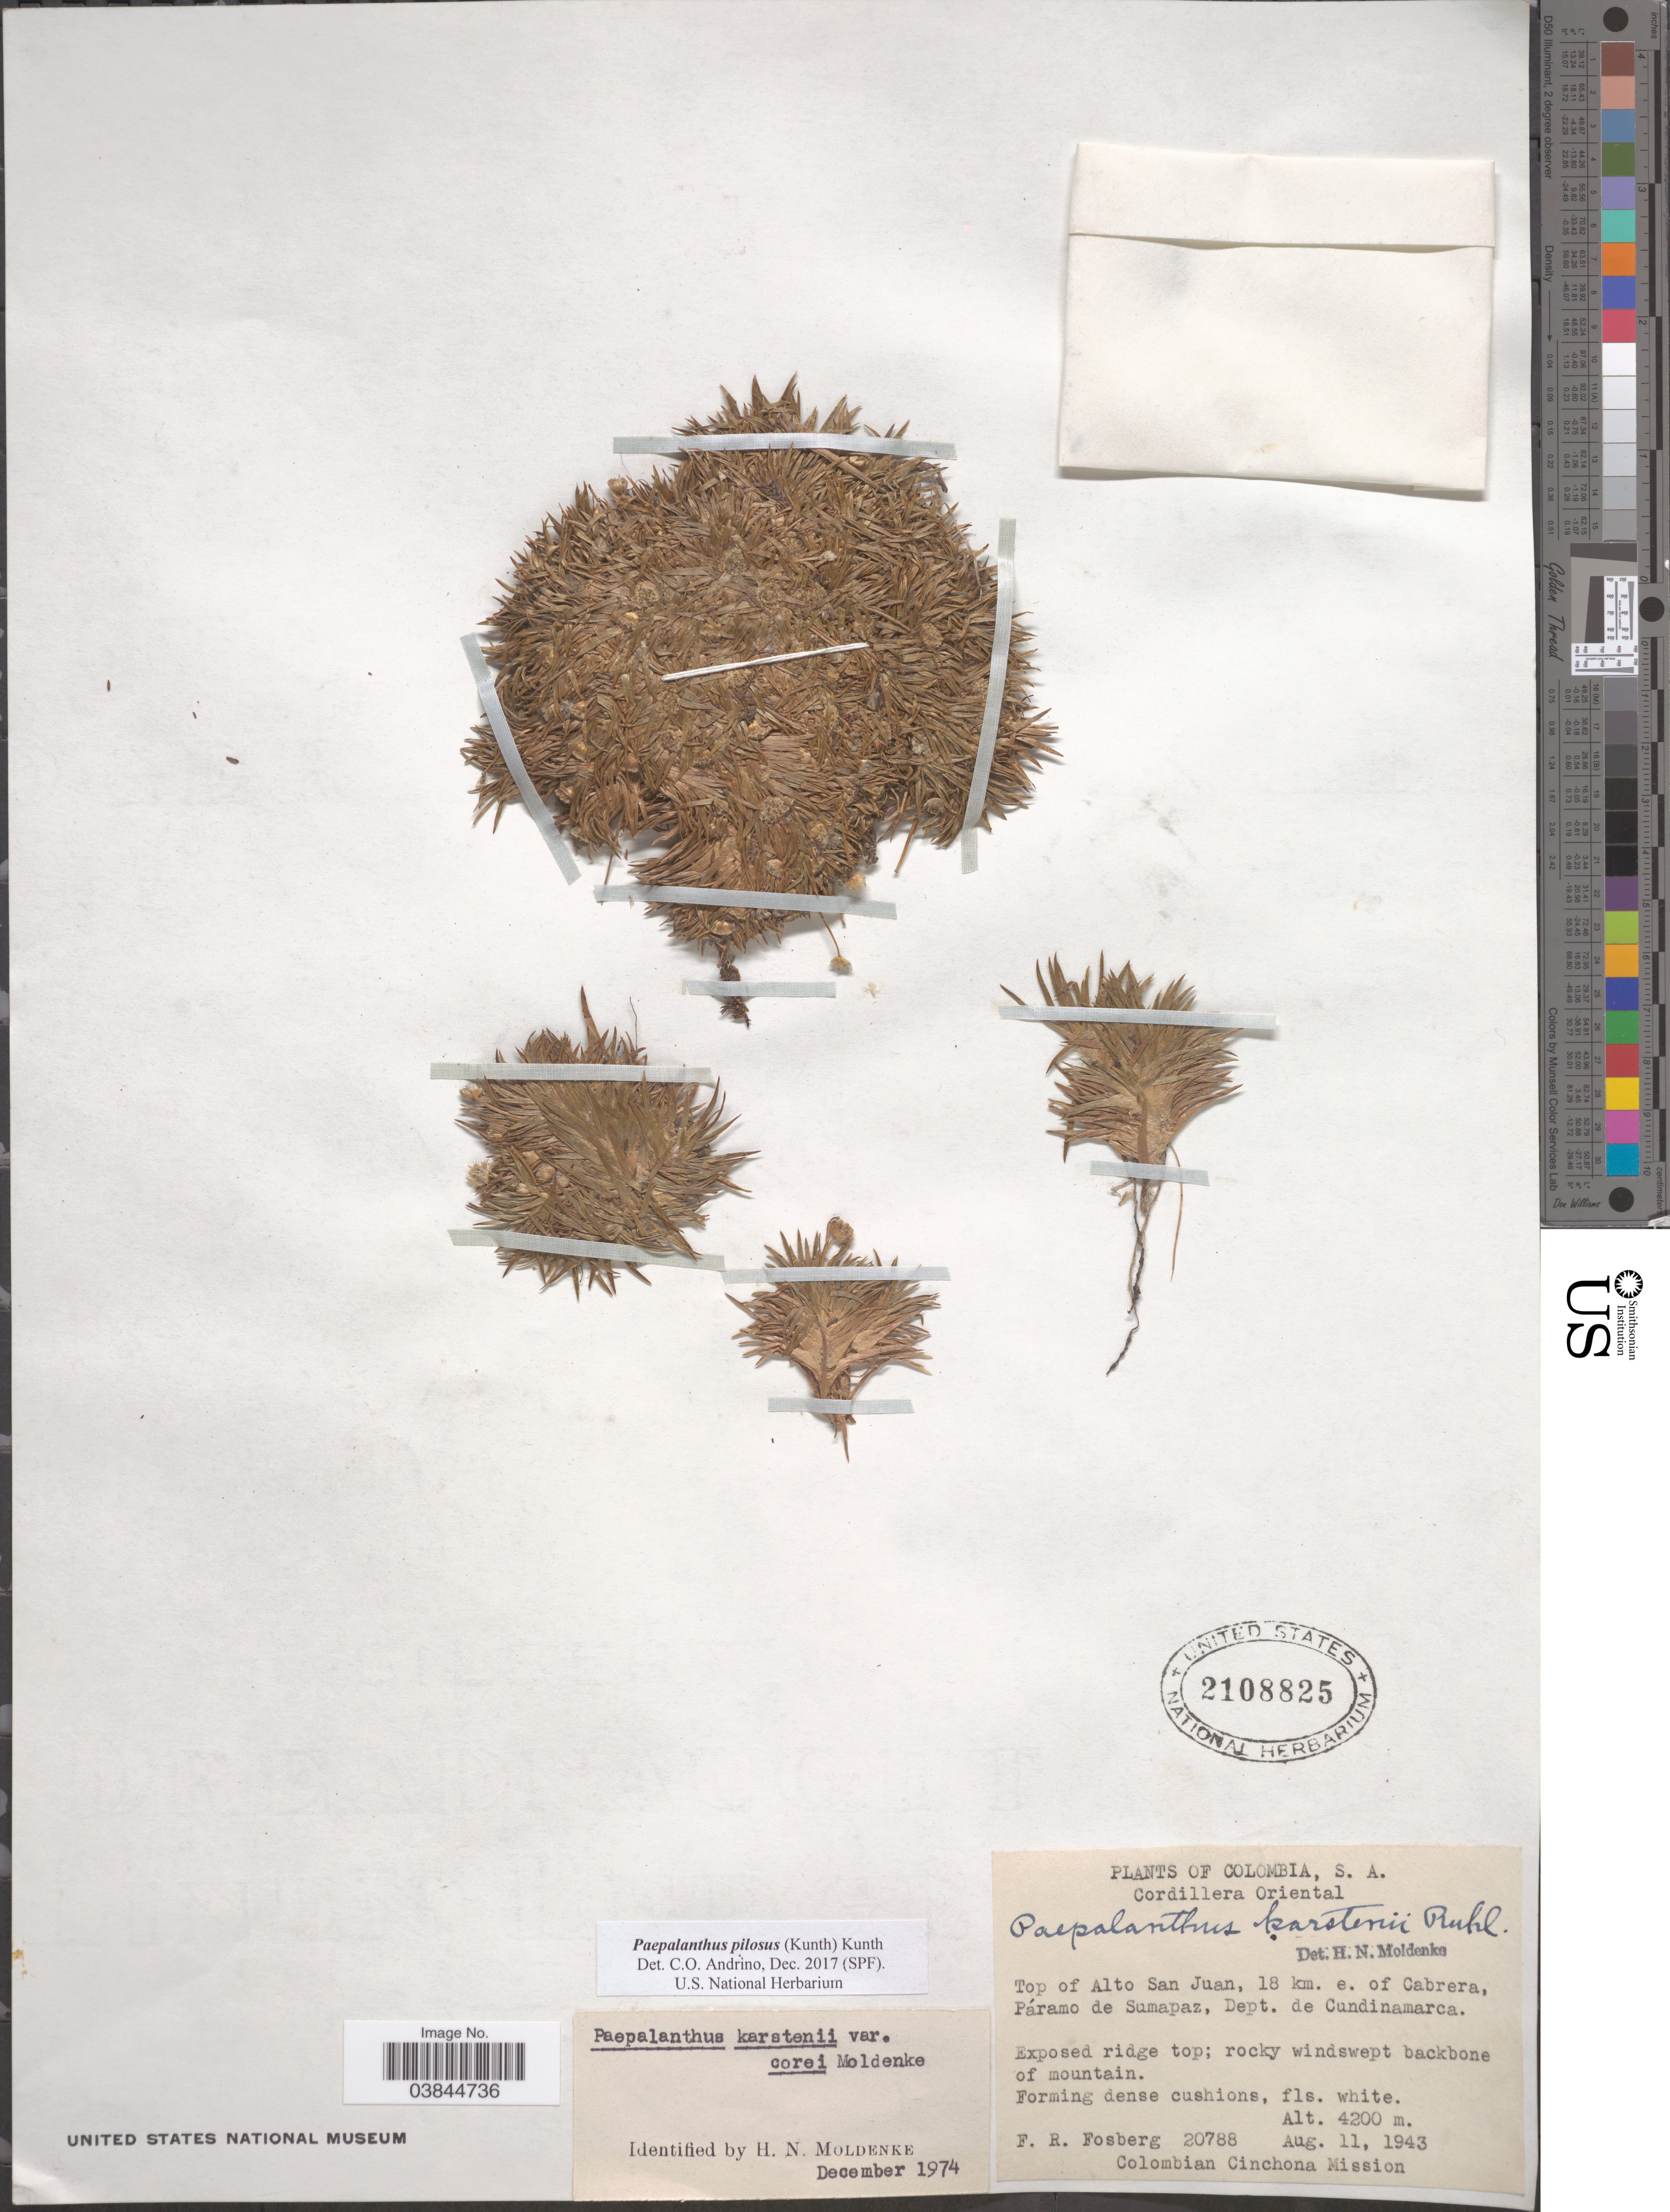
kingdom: Plantae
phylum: Tracheophyta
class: Liliopsida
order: Poales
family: Eriocaulaceae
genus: Paepalanthus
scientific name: Paepalanthus pilosus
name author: (Kunth) Kunth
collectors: F. R. Fosberg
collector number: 20788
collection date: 1943-08-11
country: Colombia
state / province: Cundinamarca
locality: Cordillera Oriental. Top of Alto San Juan, 18 km. e. of Cabrera, Páramo de Sumapaz, Dept. de Cundinamarca. Exposed ridge top; rocky windswept backbone of mountain.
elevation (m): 4200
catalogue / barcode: US 2108825